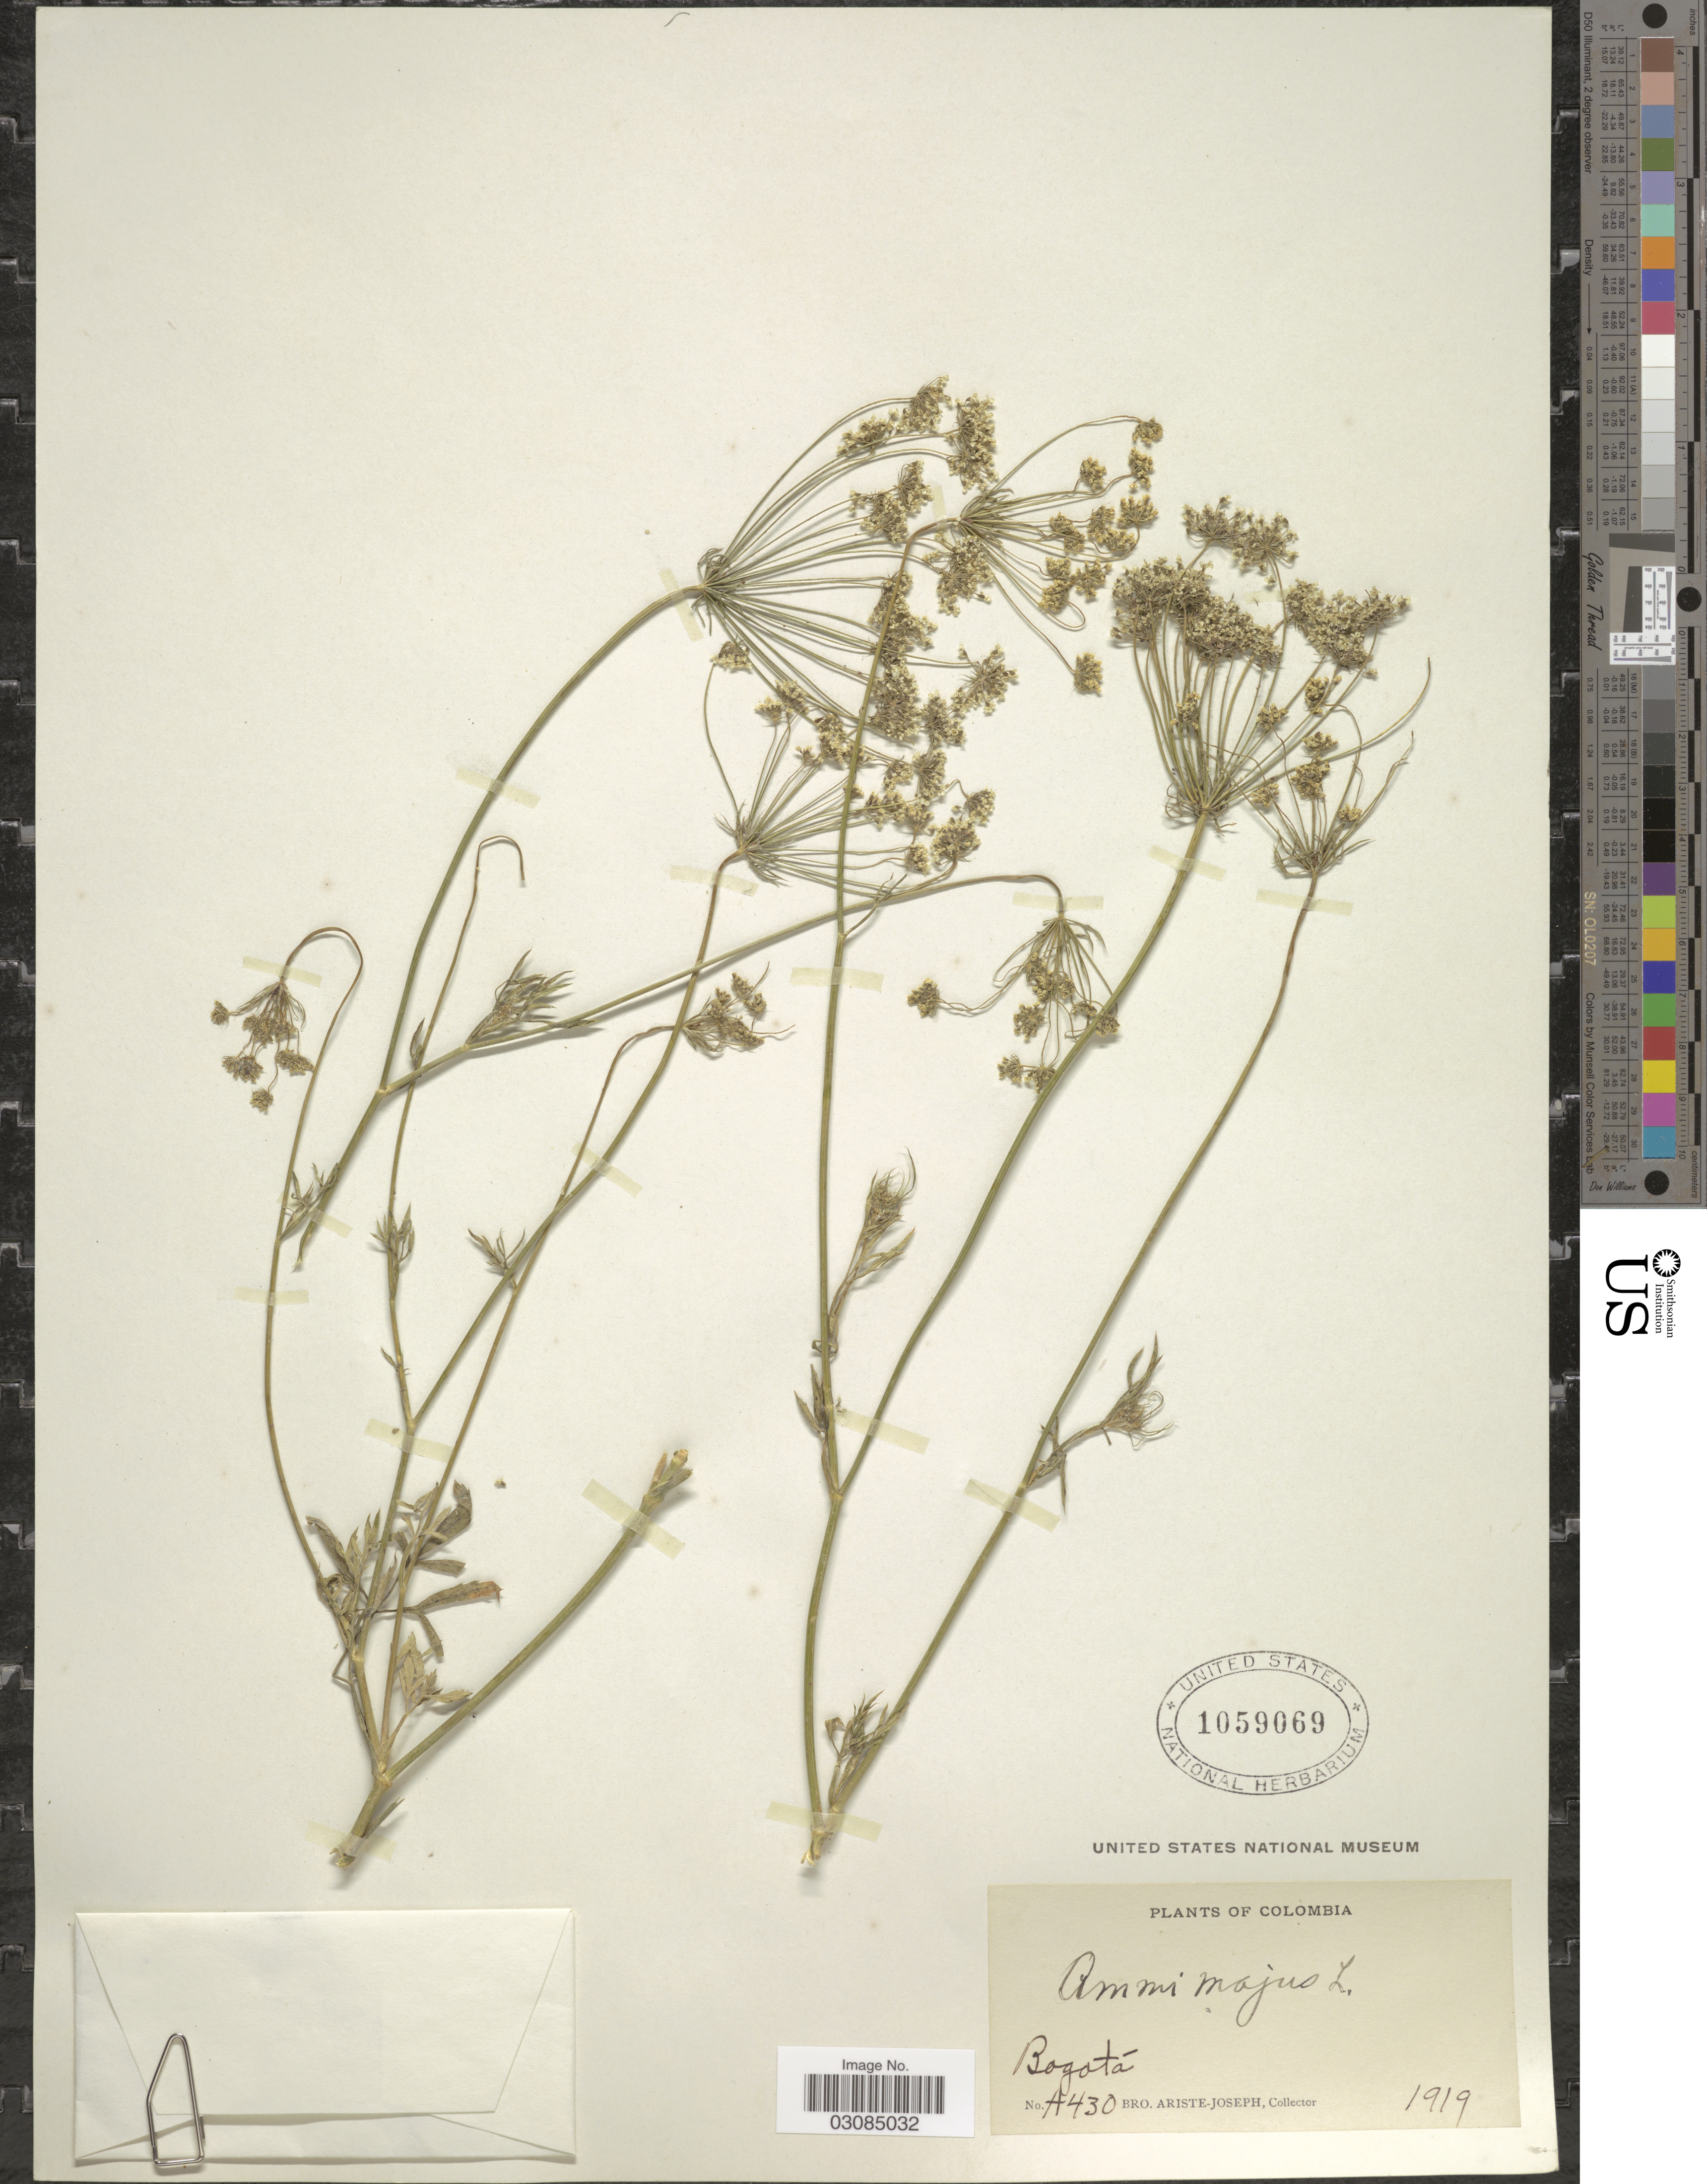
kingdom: Plantae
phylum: Tracheophyta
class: Magnoliopsida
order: Apiales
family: Apiaceae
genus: Ammi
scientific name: Ammi majus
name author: L.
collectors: Bro. Ariste-Joseph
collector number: A430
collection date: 1919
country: Colombia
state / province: Bogota D.C.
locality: Bogotá.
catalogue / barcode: US 1059069